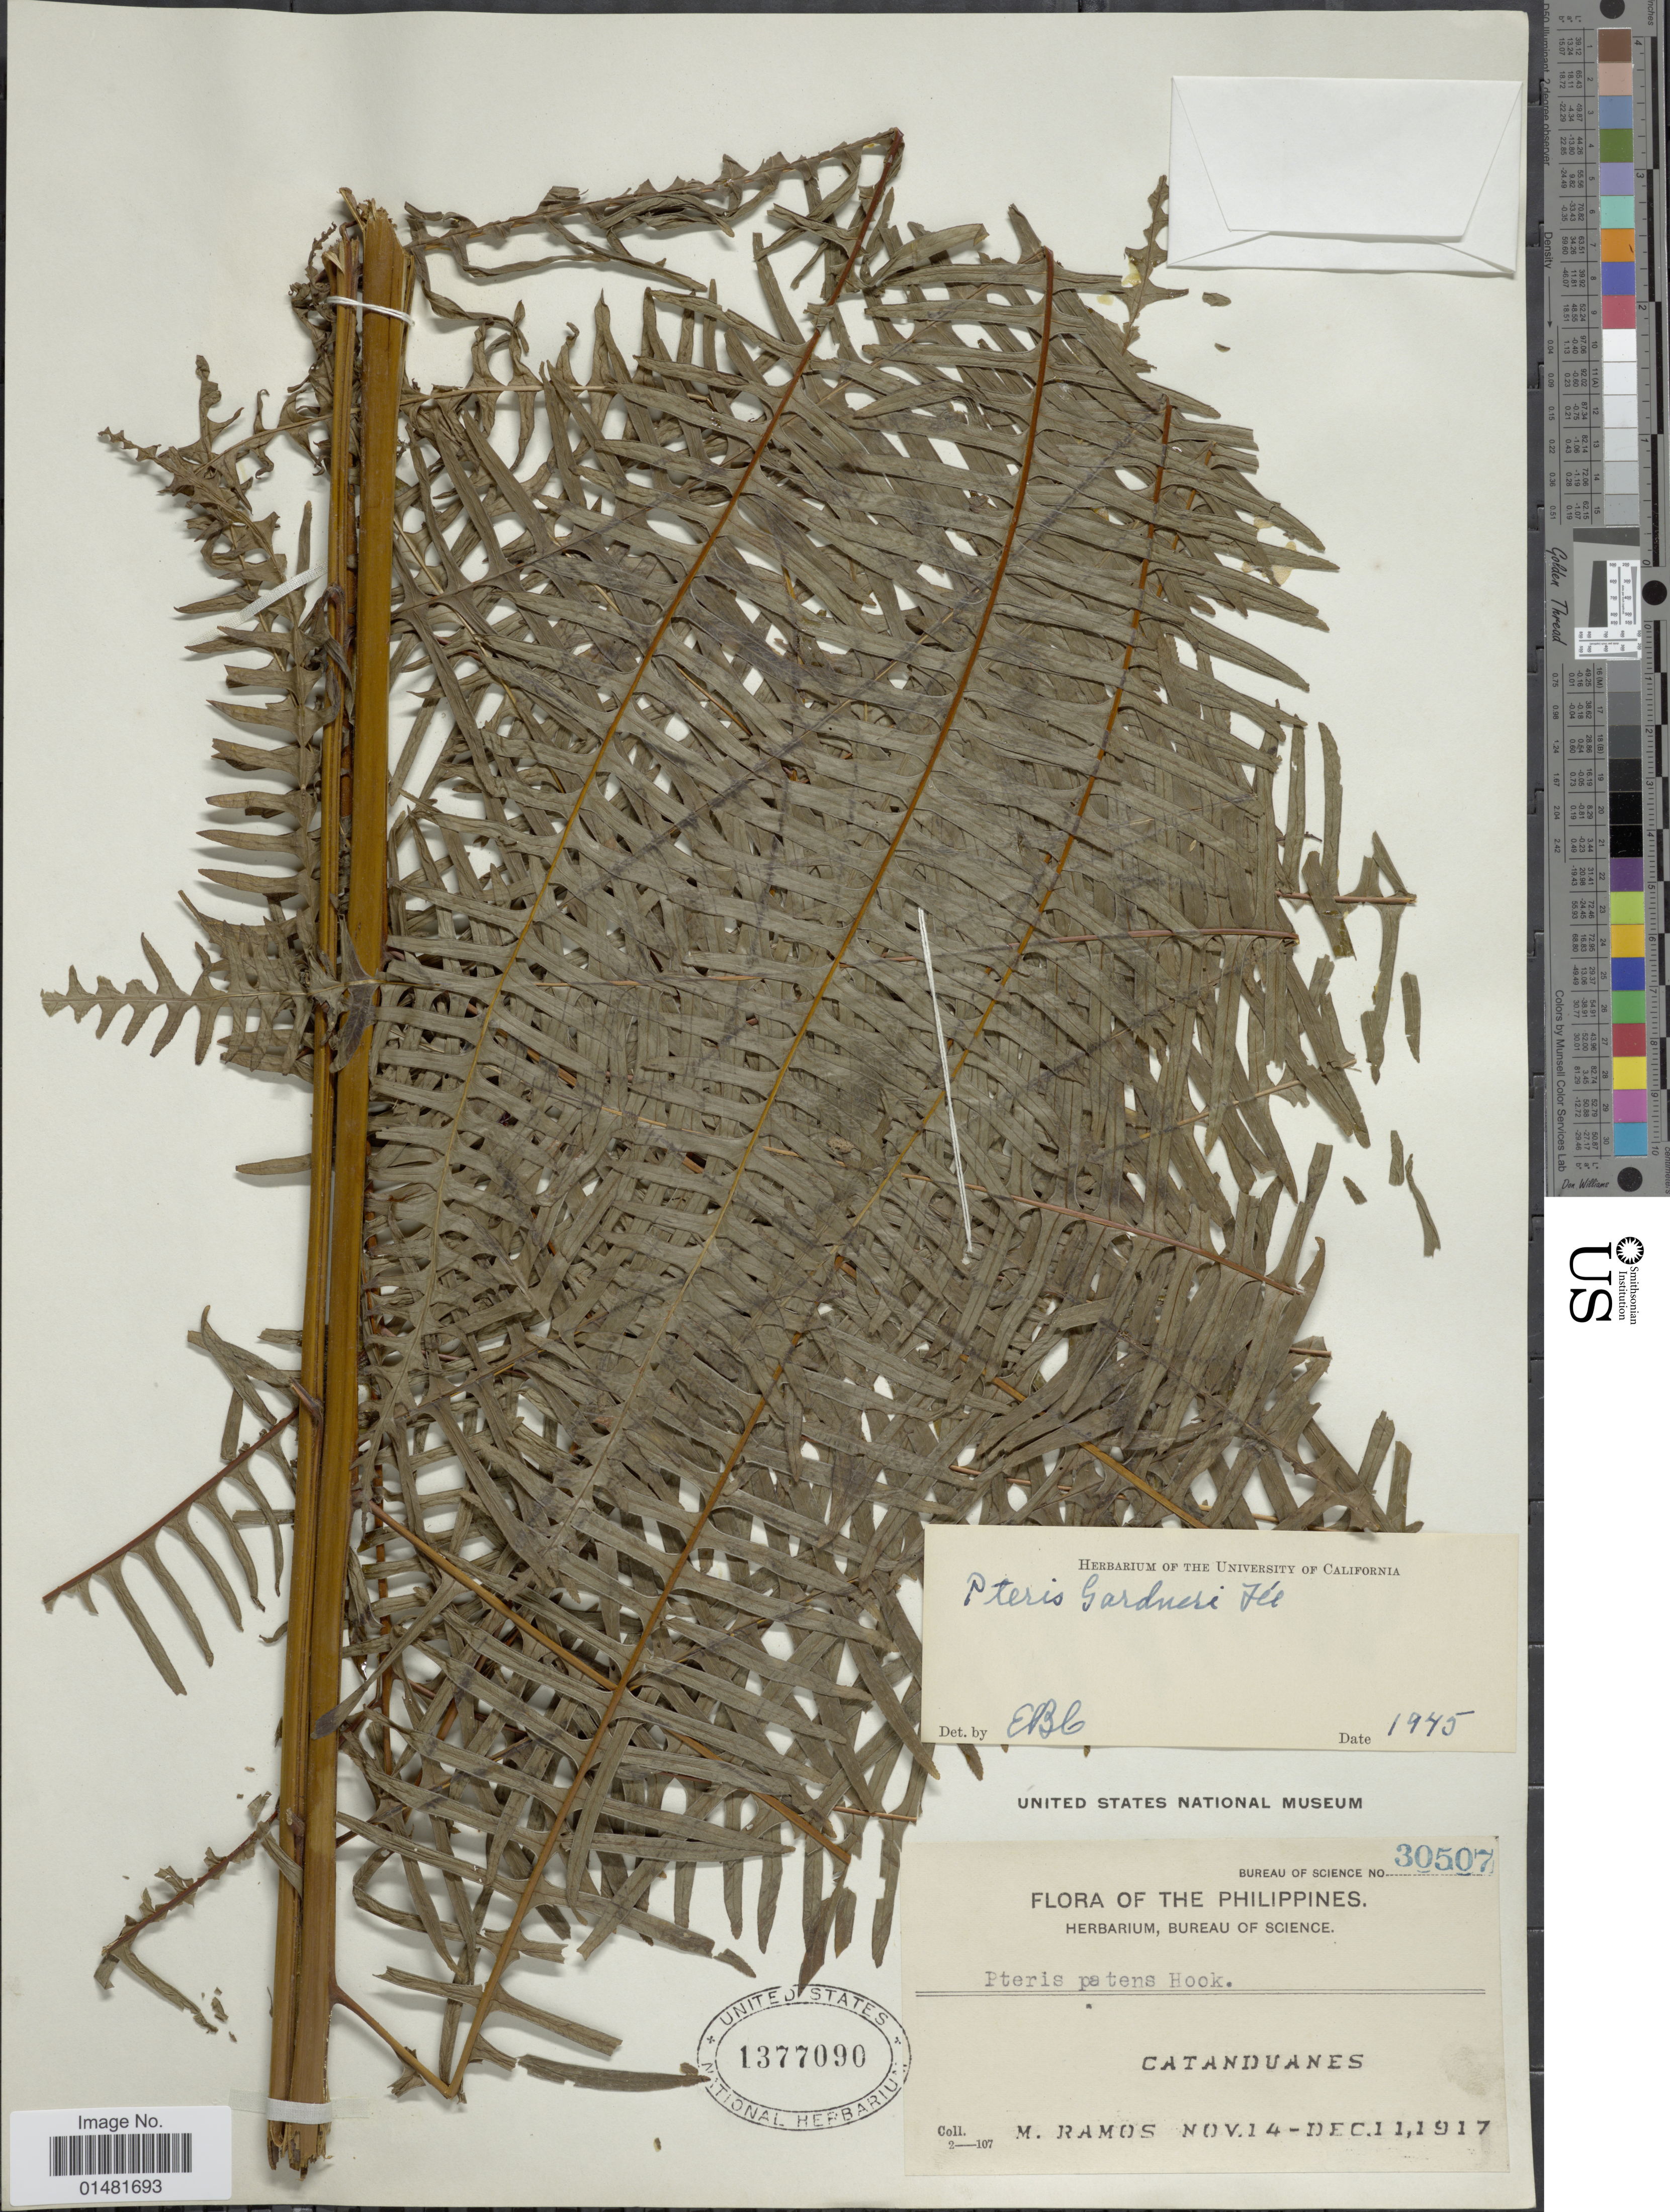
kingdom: Plantae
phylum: Tracheophyta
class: Polypodiopsida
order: Polypodiales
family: Pteridaceae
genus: Pteris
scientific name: Pteris gardneri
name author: (Fée) Hook.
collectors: M. Ramos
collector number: Bureau of Science 30507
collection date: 1917-11-14/1917-12-11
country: Philippines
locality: Catanduanes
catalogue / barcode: US 1377090